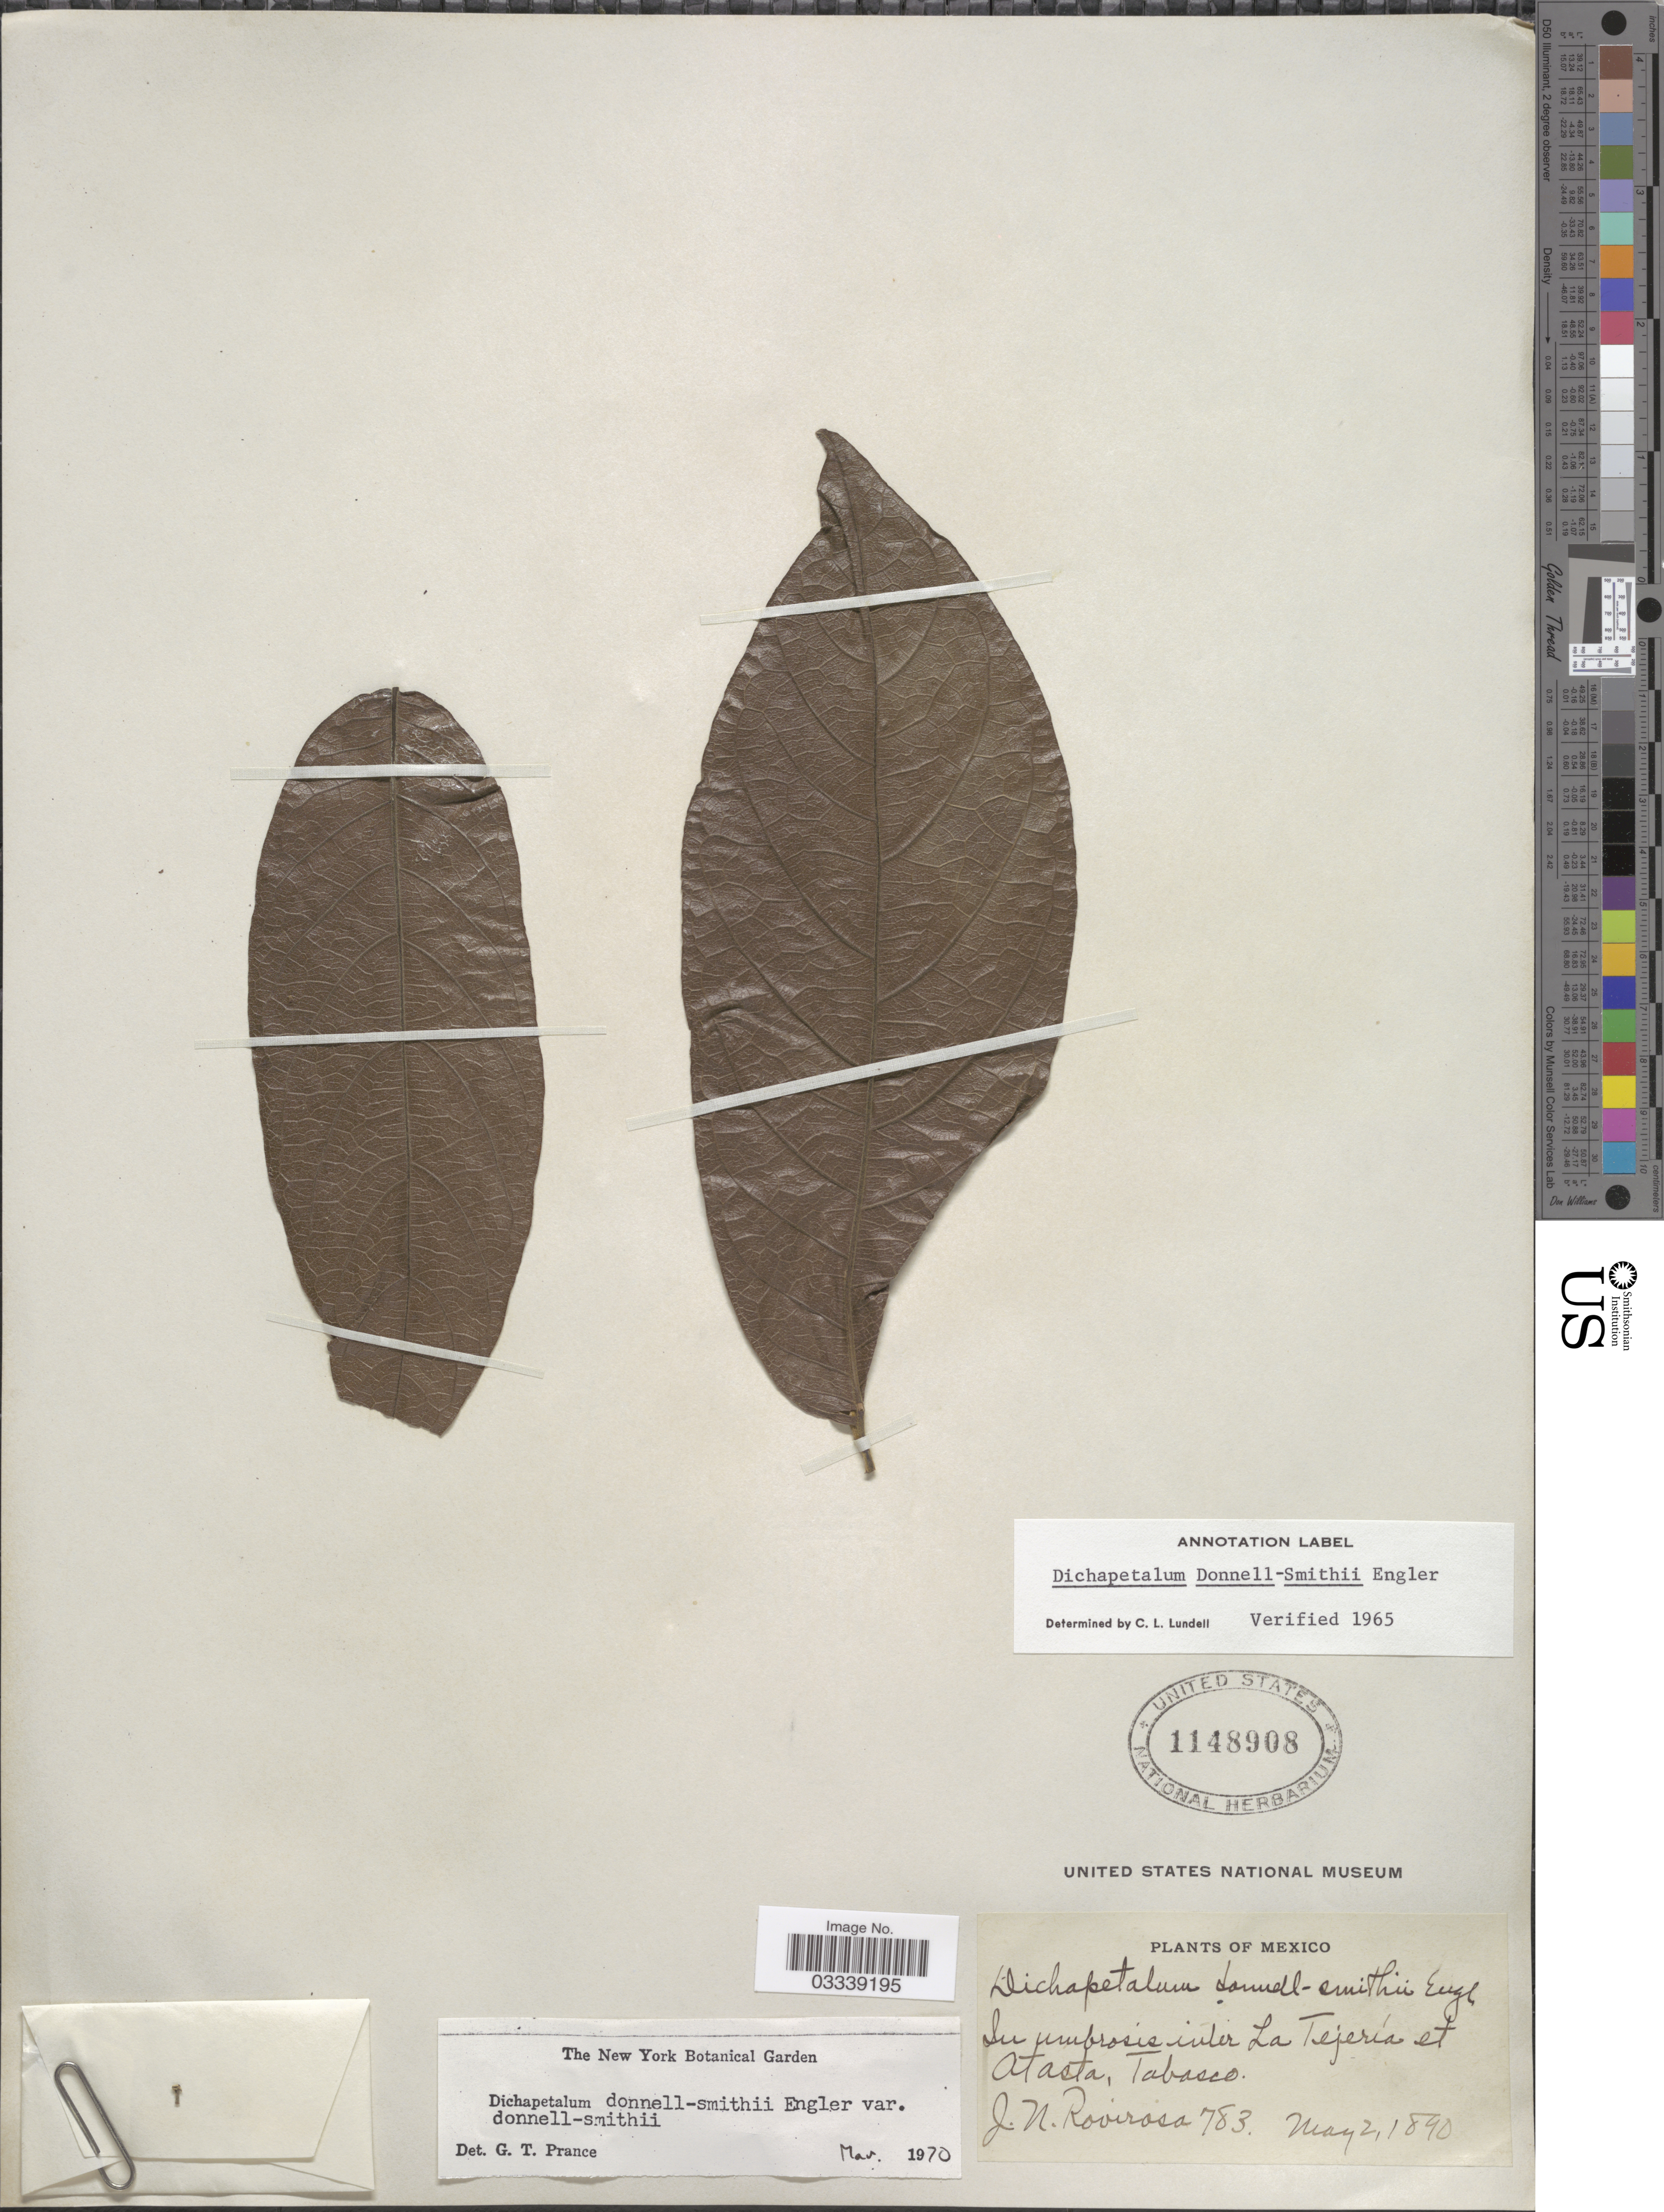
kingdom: Plantae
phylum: Tracheophyta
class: Magnoliopsida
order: Malpighiales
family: Dichapetalaceae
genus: Dichapetalum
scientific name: Dichapetalum donnell-smithii var. donnell-smithii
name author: Engl.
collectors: J. N. Rovirosa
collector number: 783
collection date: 1890-05-02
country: Mexico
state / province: Tabasco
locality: In umbrosis inter La Tejería et Atasta.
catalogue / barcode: US 1148908